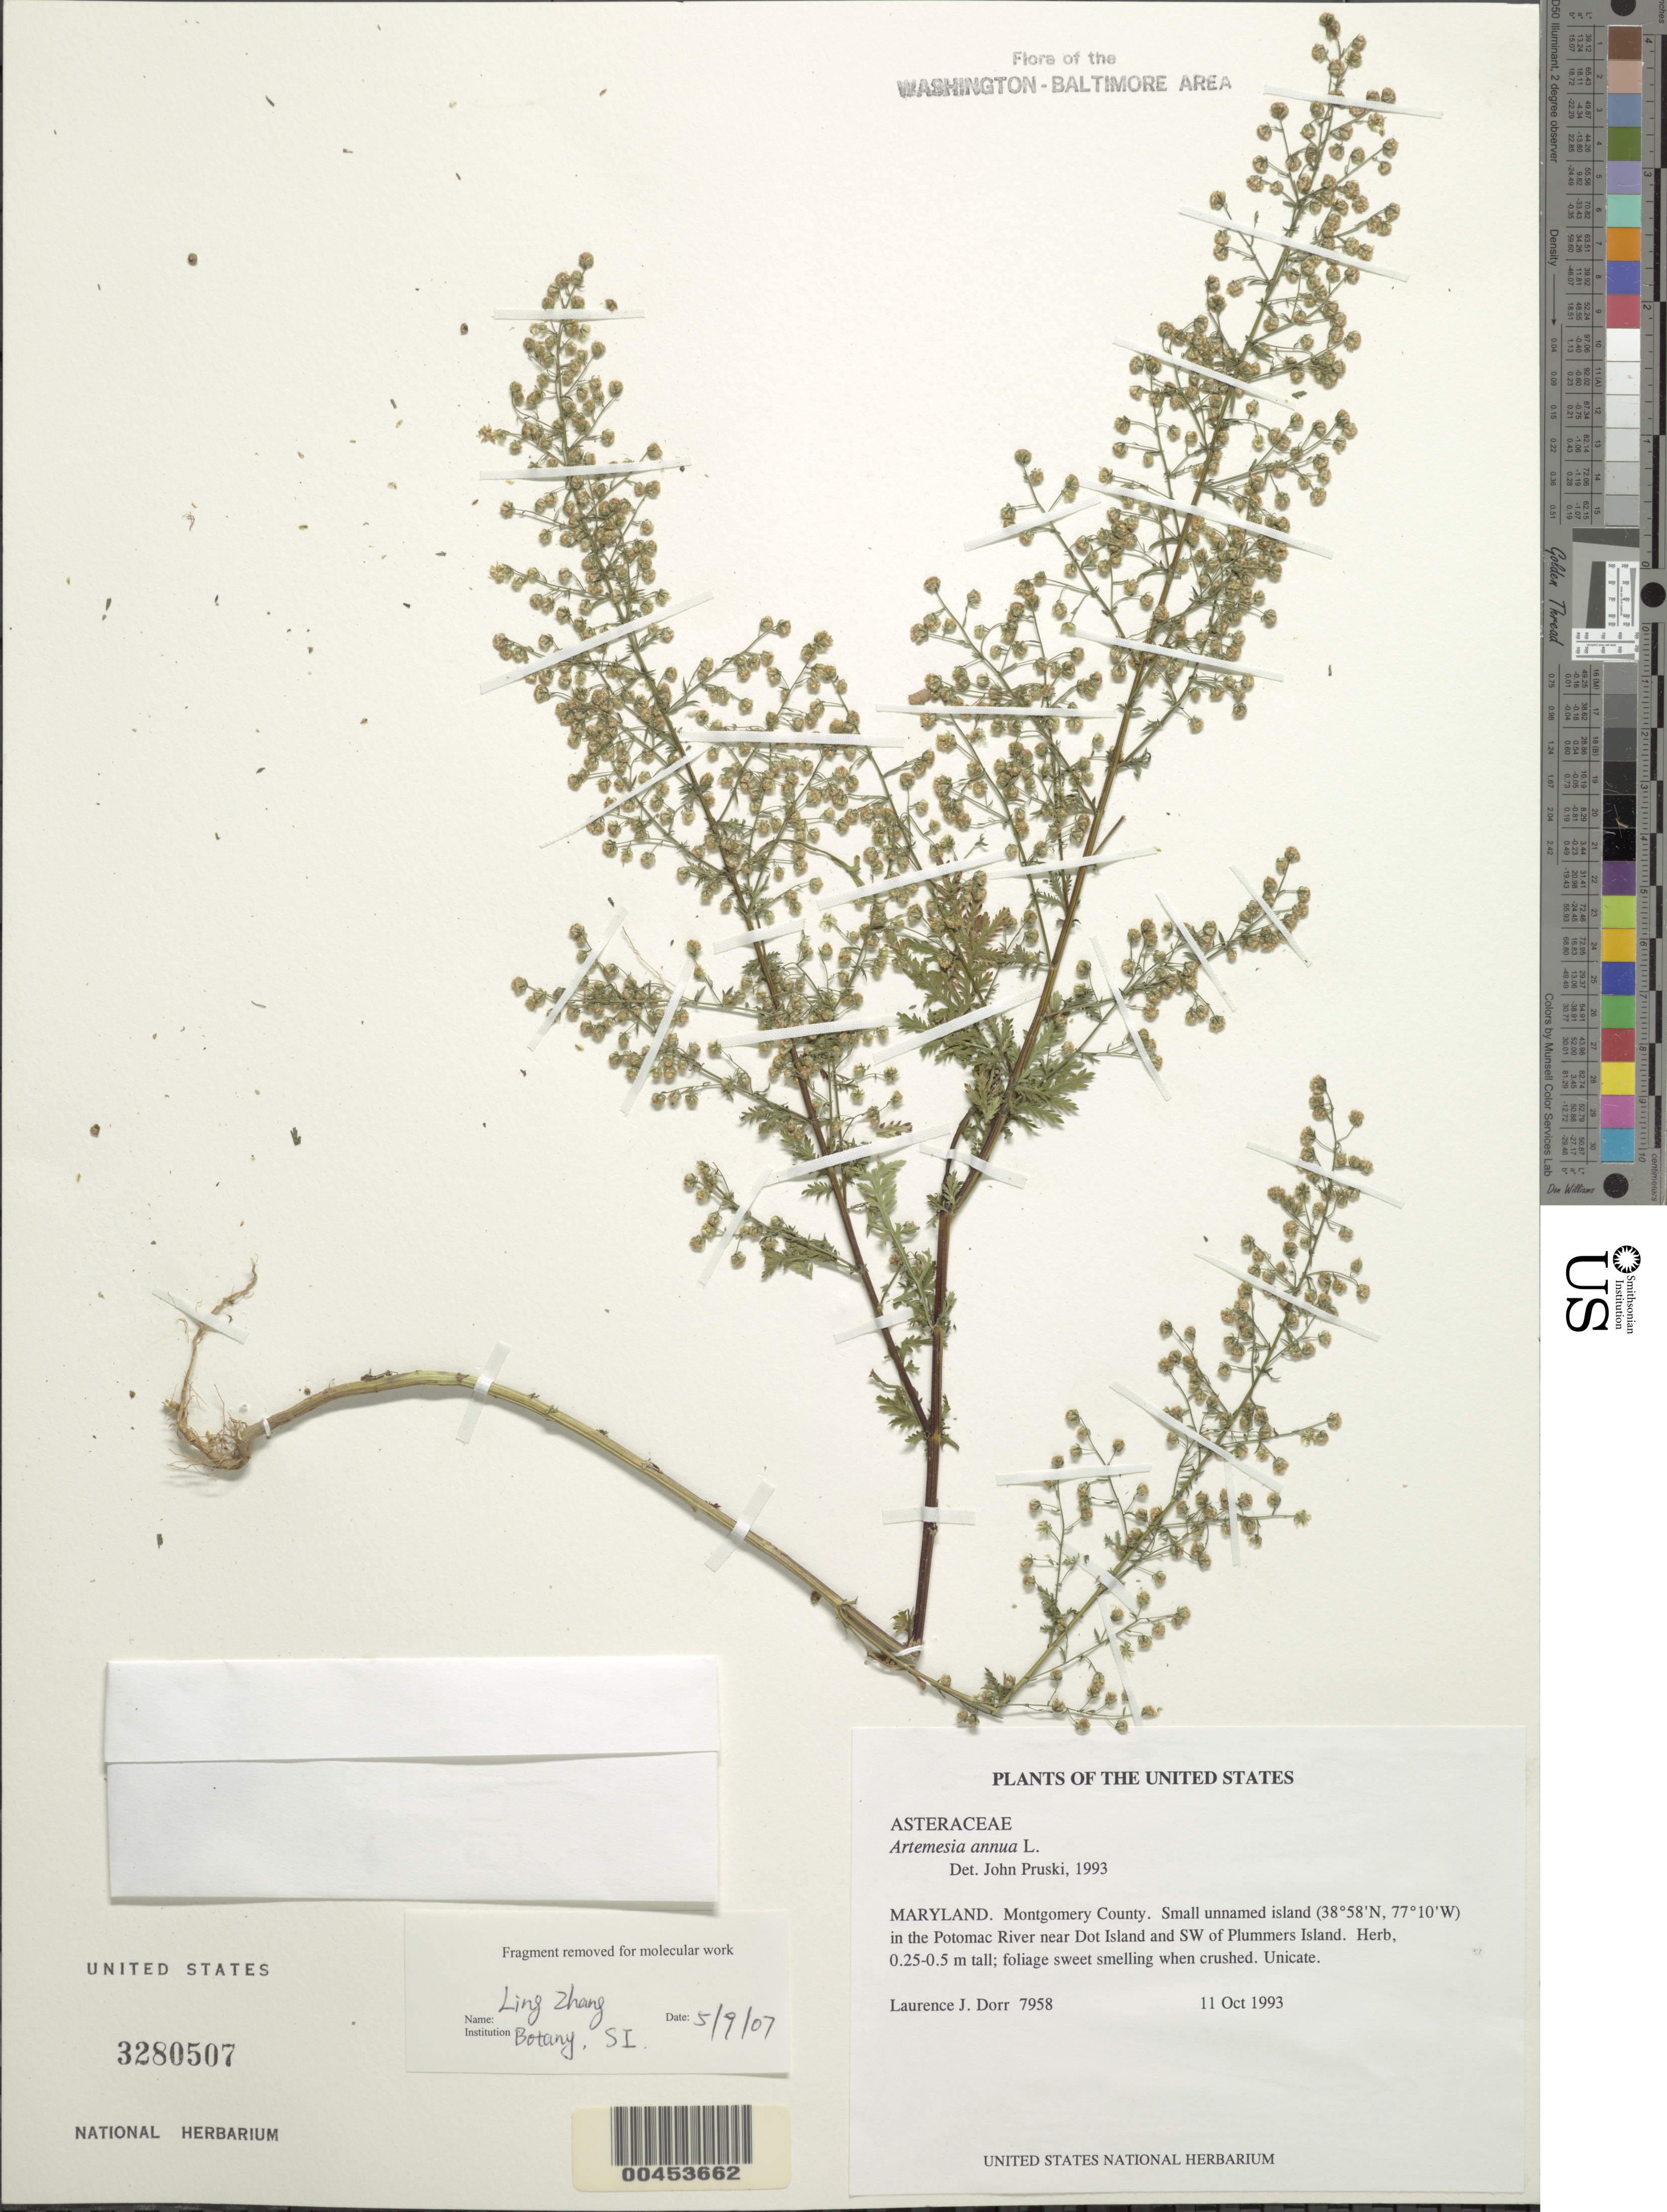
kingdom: Plantae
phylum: Tracheophyta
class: Magnoliopsida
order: Asterales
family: Asteraceae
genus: Artemisia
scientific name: Artemisia annua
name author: L.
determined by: Pruski, J. F.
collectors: L. J. Dorr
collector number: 7958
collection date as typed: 11 Oct 1993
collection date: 1993-10-11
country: United States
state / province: Maryland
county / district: Montgomery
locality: Small unnamed island in the Potomac River near Dot Island and SW of Plummers Island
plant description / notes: Common name: Annual Wormwood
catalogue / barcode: US 3280507